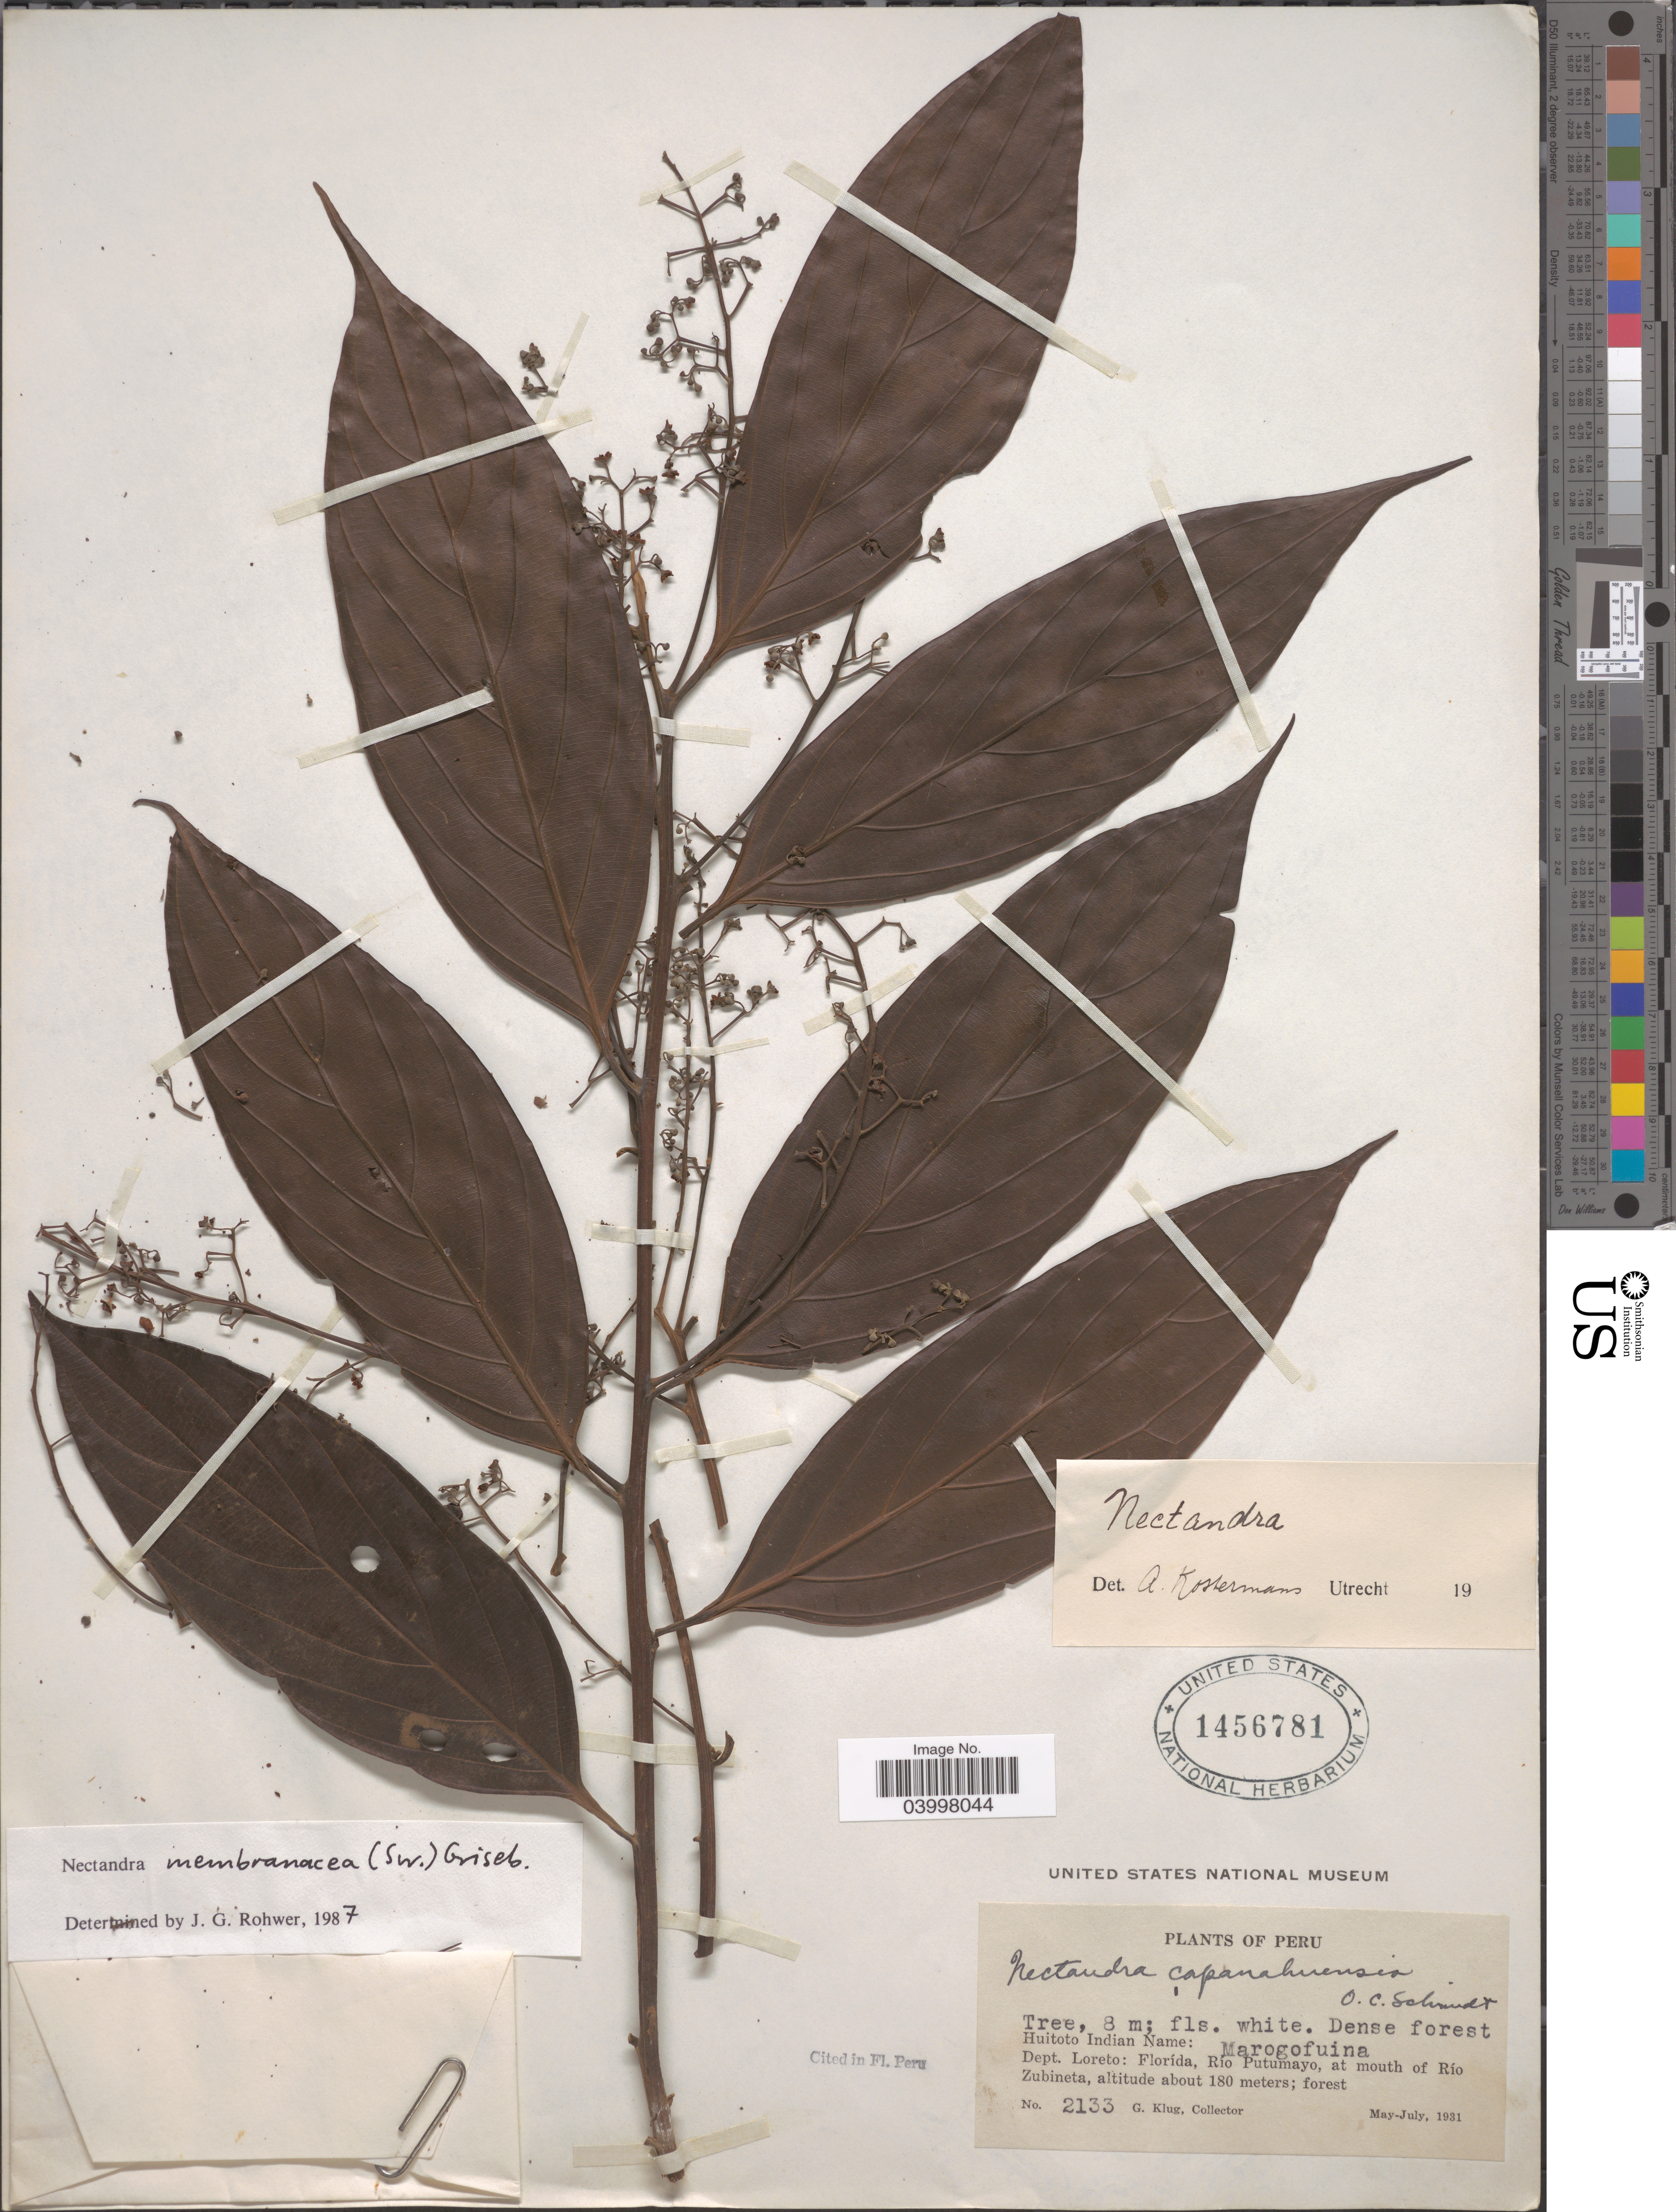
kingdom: Plantae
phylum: Tracheophyta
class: Magnoliopsida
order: Laurales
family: Lauraceae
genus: Nectandra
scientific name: Nectandra membranacea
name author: (Sw.) Griseb.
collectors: G. Klug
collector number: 2133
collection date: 1931-05/1931-07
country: Peru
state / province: Loreto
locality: Dept. Loreto: Florída, Río Putumayo, at mouth of Rïo Zubineta.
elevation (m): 180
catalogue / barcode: US 1456781